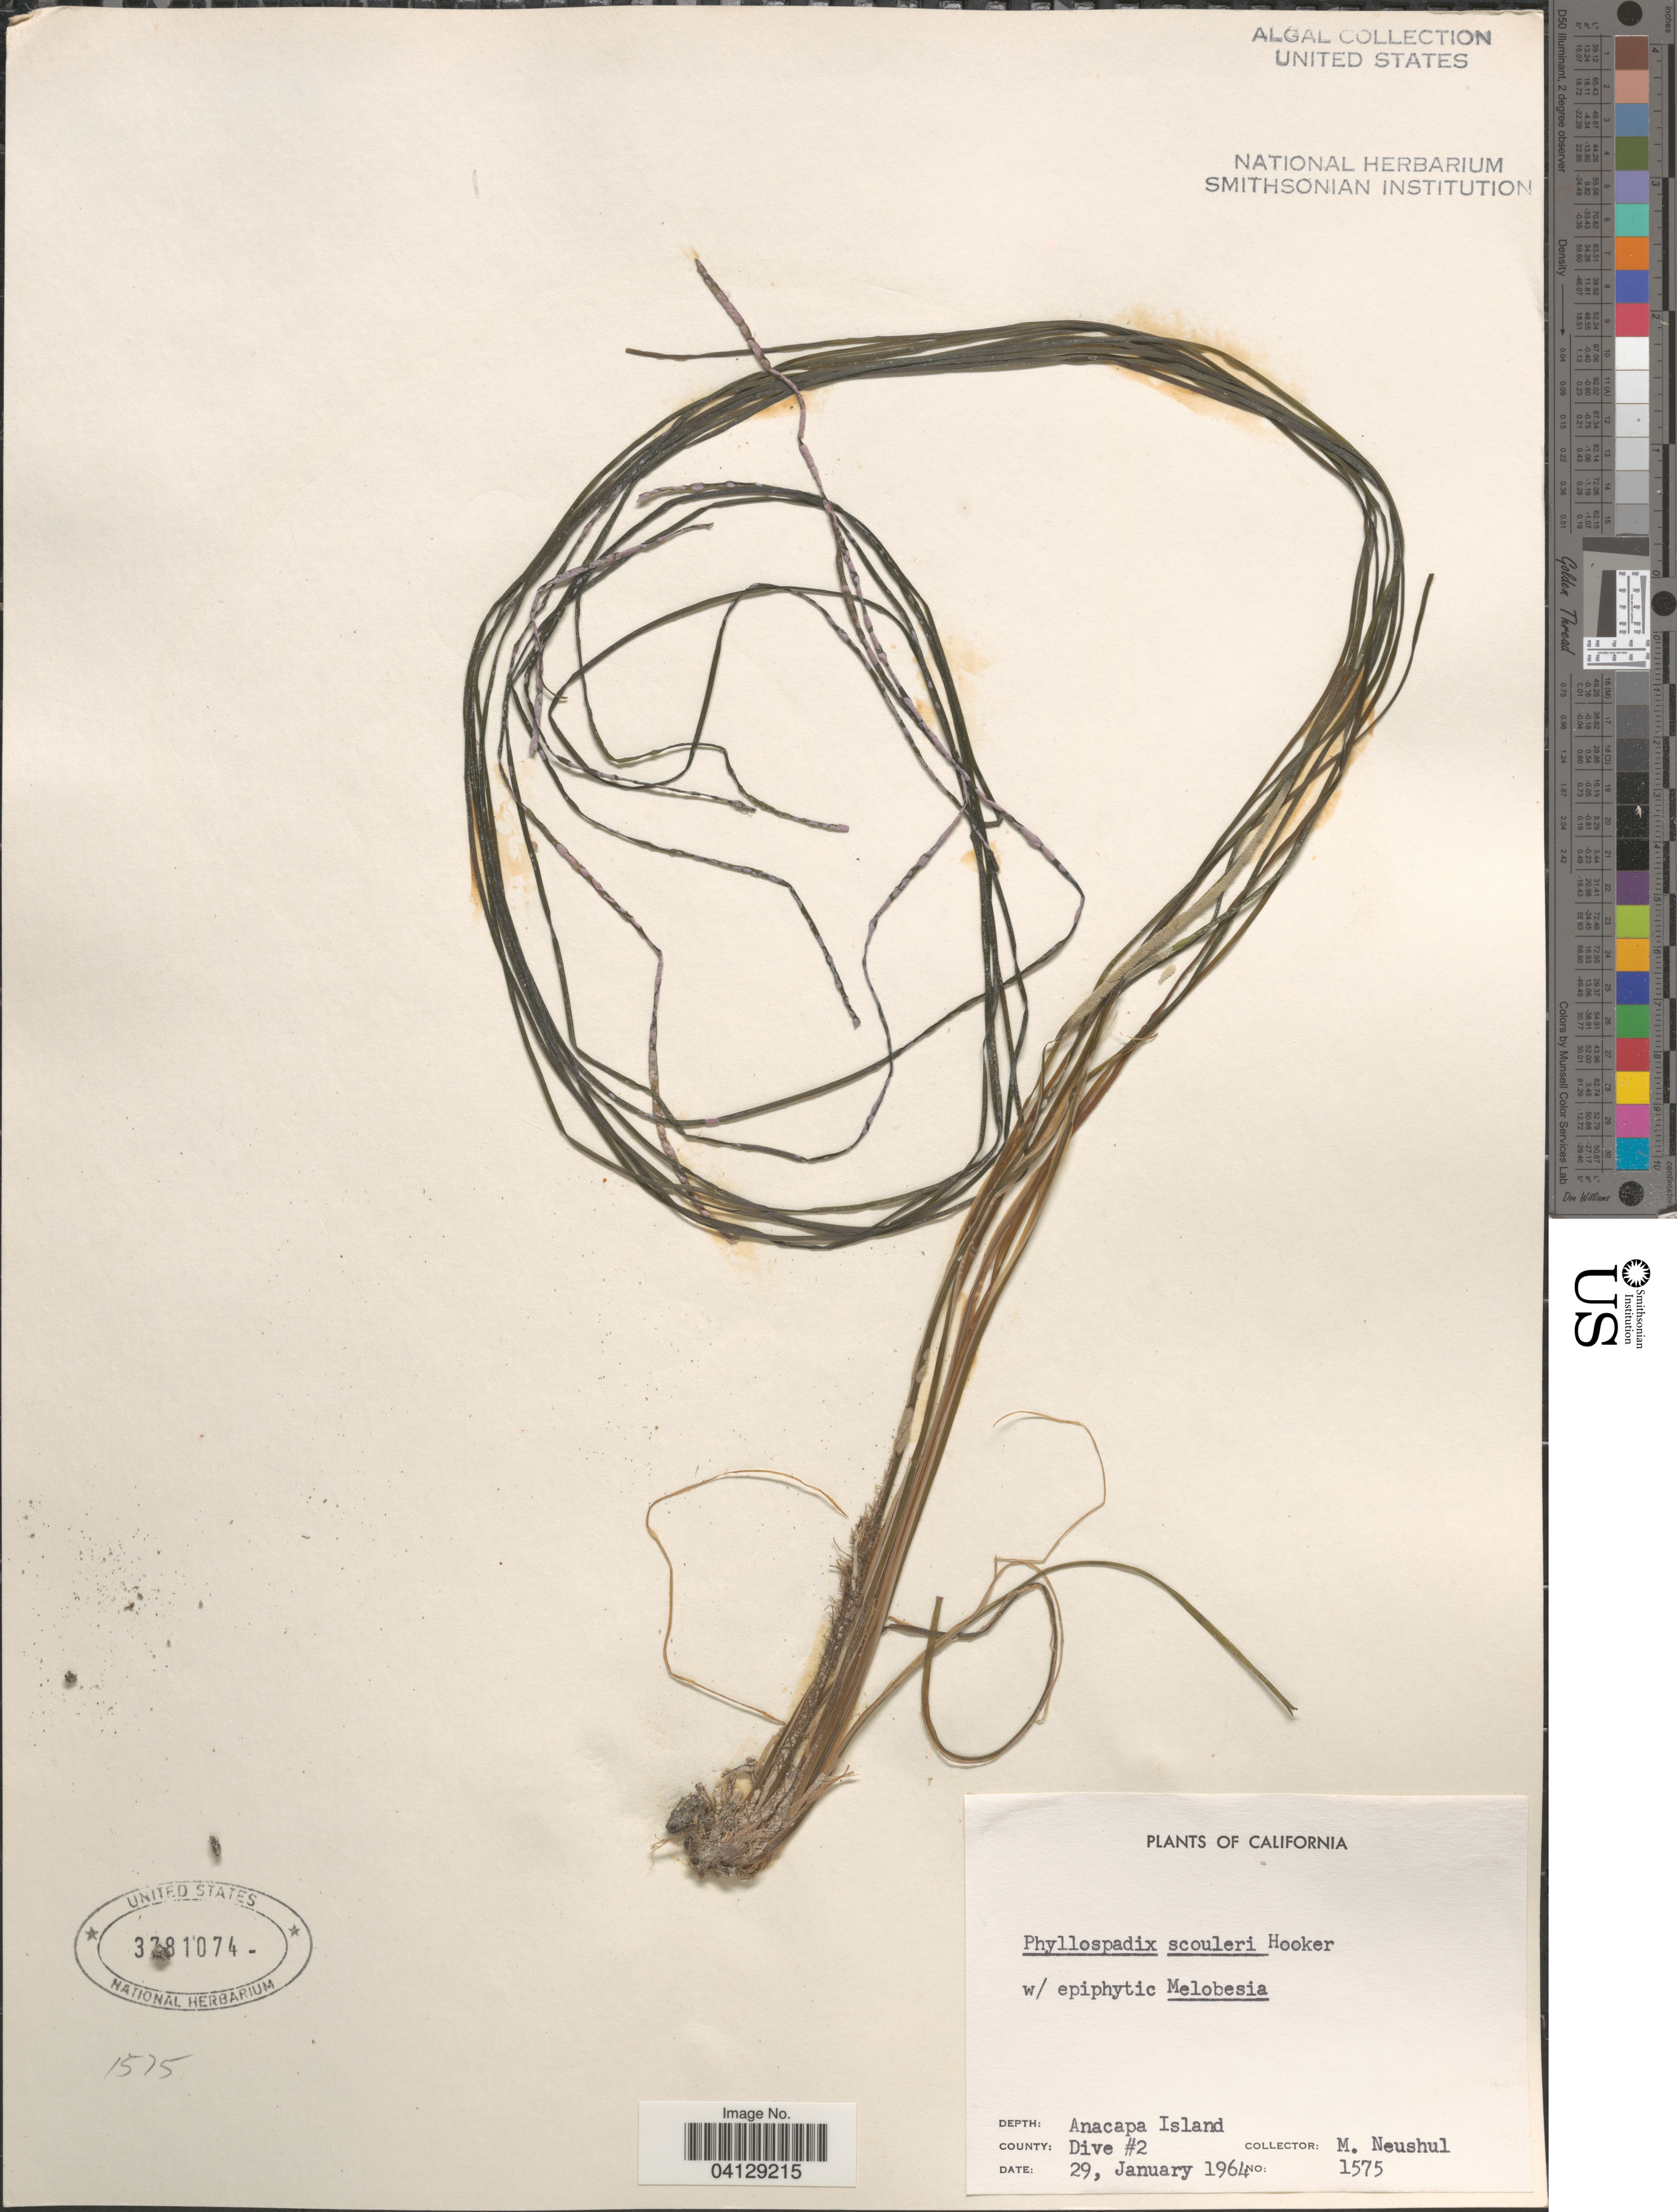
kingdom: Plantae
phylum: Tracheophyta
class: Liliopsida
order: Alismatales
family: Zosteraceae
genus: Phyllospadix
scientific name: Phyllospadix scouleri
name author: Hook.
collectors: M. Neushul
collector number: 1575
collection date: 1964-01-29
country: United States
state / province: California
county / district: Ventura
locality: Anacapa Island. County: Dive #2.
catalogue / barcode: US 3781074